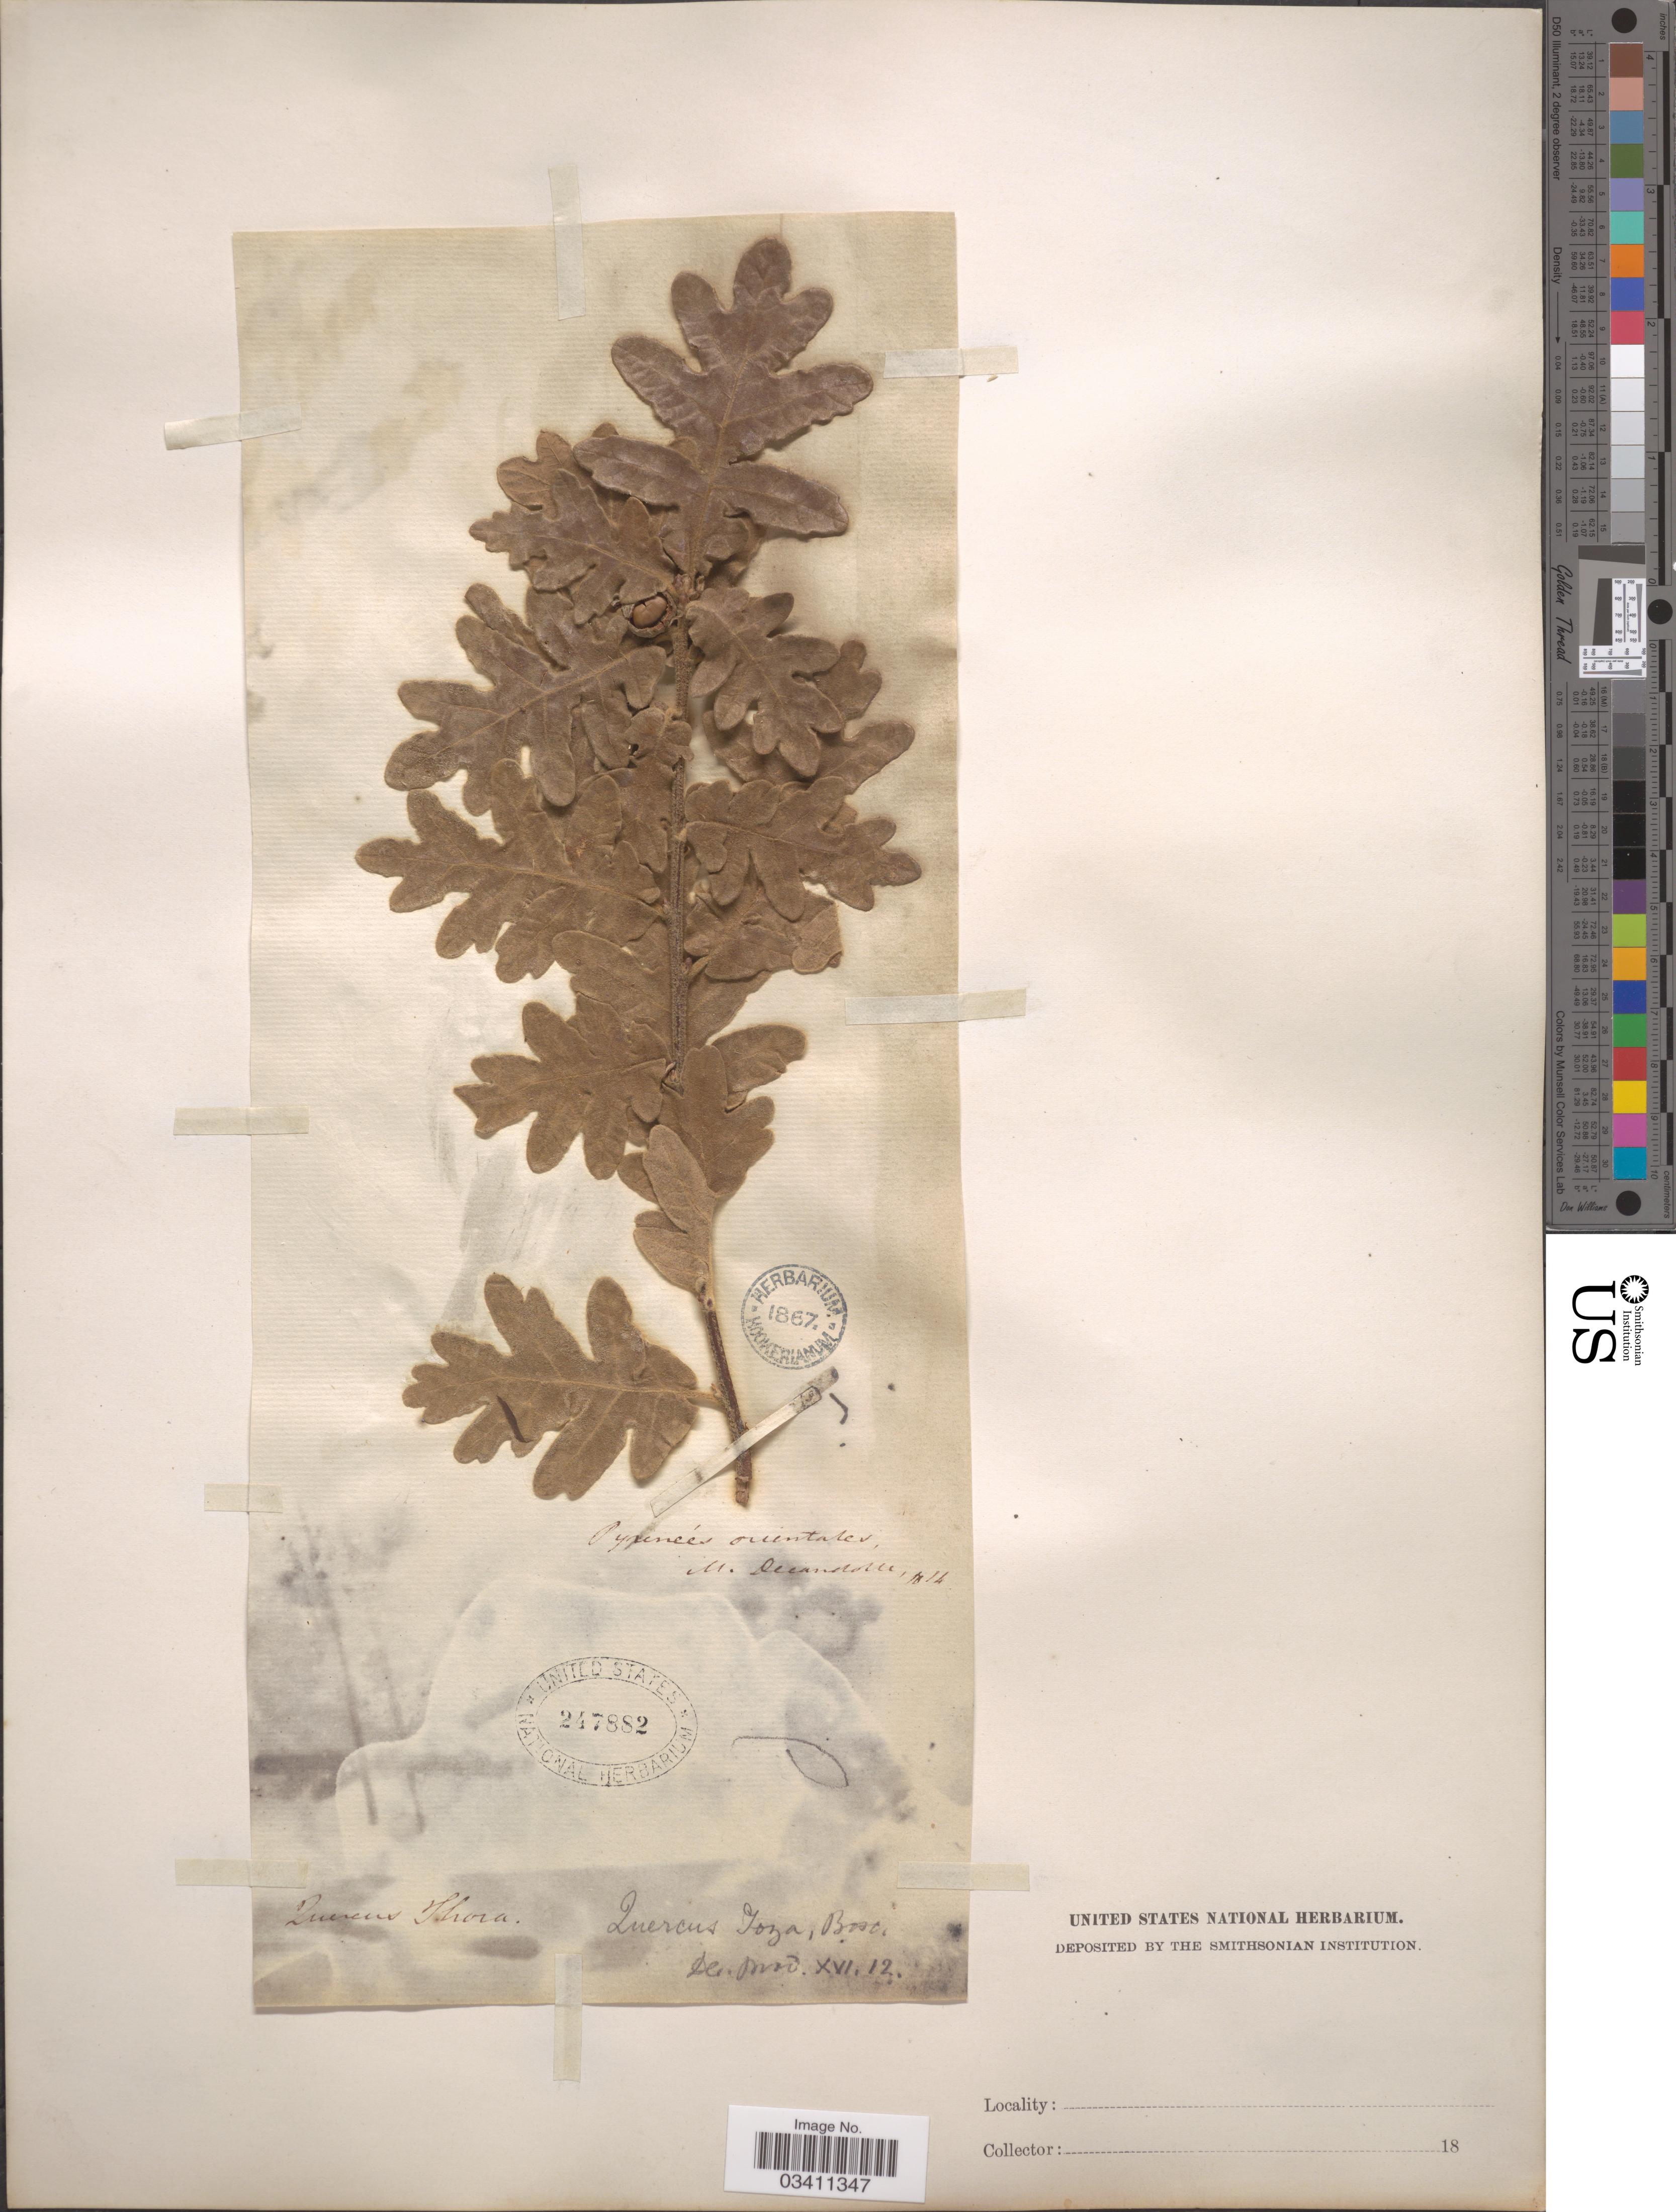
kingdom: Plantae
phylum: Tracheophyta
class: Magnoliopsida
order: Fagales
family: Fagaceae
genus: Quercus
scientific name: Quercus toza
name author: Bastard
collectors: ex herb. Hookerianum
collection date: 1814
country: France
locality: Pyrenées orientales, M. Decandoue [interpreted].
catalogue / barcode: US 247882